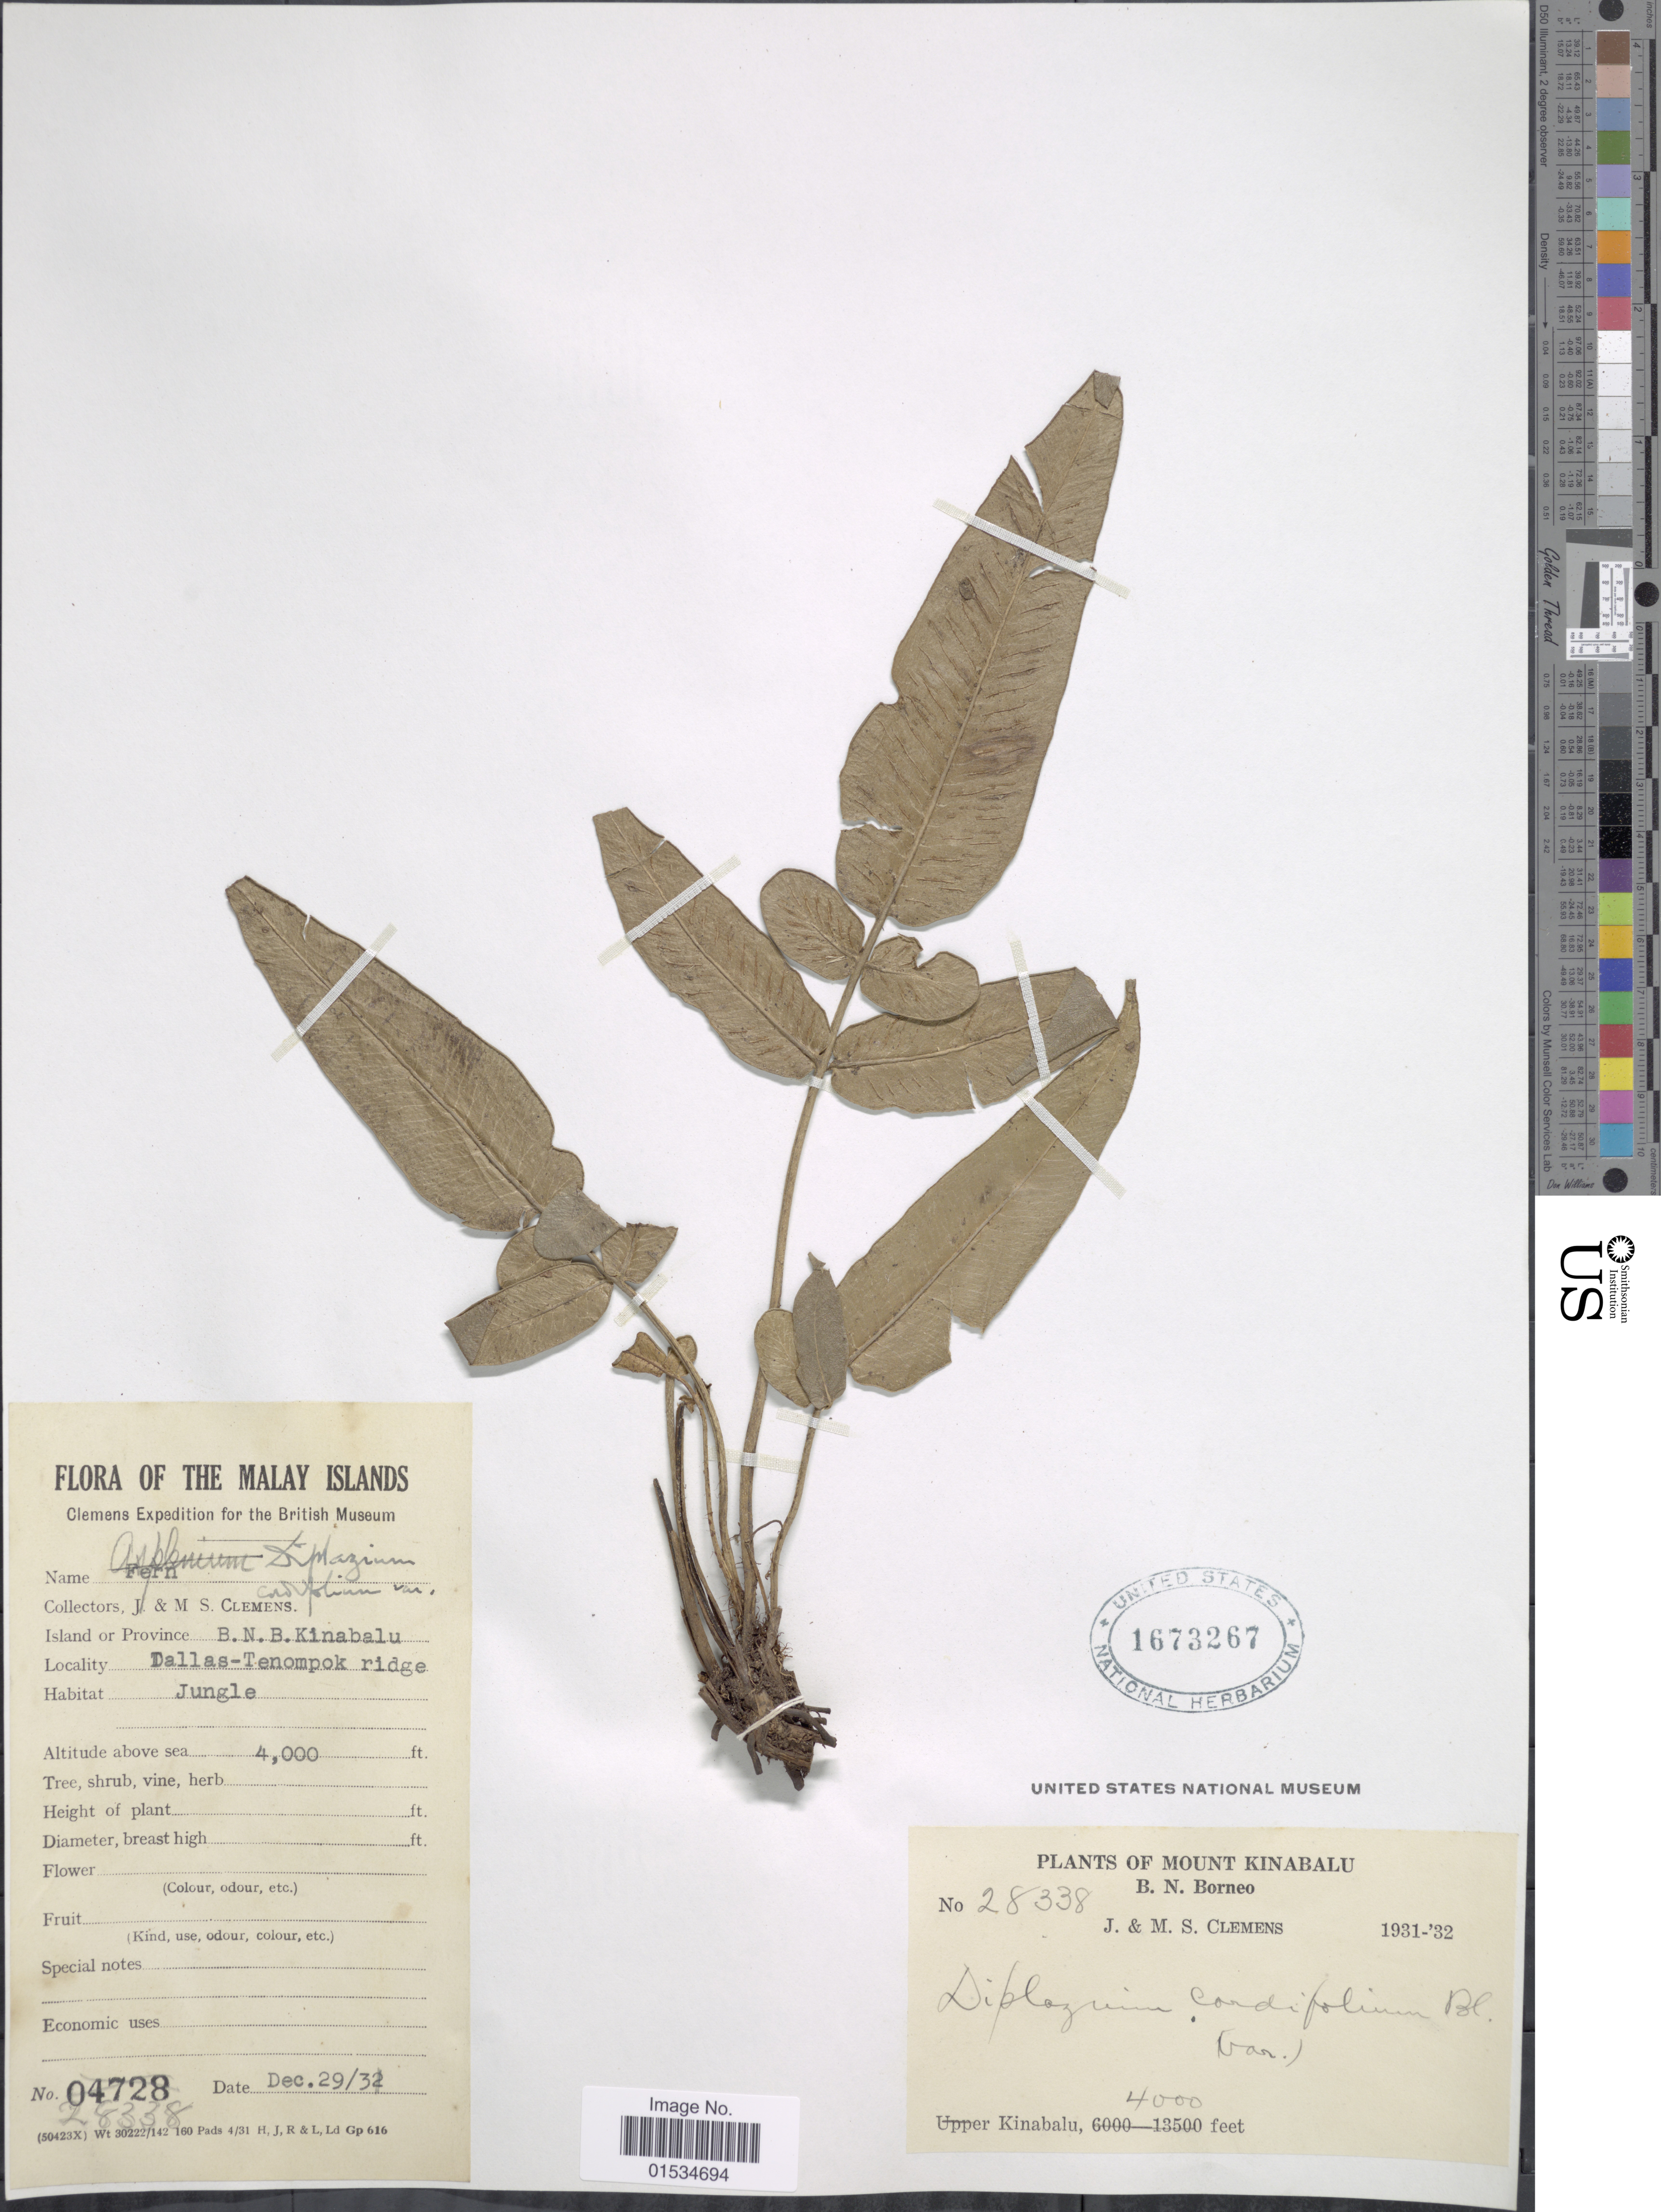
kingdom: Plantae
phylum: Tracheophyta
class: Polypodiopsida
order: Polypodiales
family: Athyriaceae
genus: Diplazium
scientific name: Diplazium cordifolium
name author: Blume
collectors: J. Clemens & M. S. Clemens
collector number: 04728/28338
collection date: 1931-12-29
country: Malaysia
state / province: Sabah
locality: Mount Kinabalu, B.N. Borneo, Dallas-Tenompok ridge, jungle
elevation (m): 1219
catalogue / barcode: US 1673267